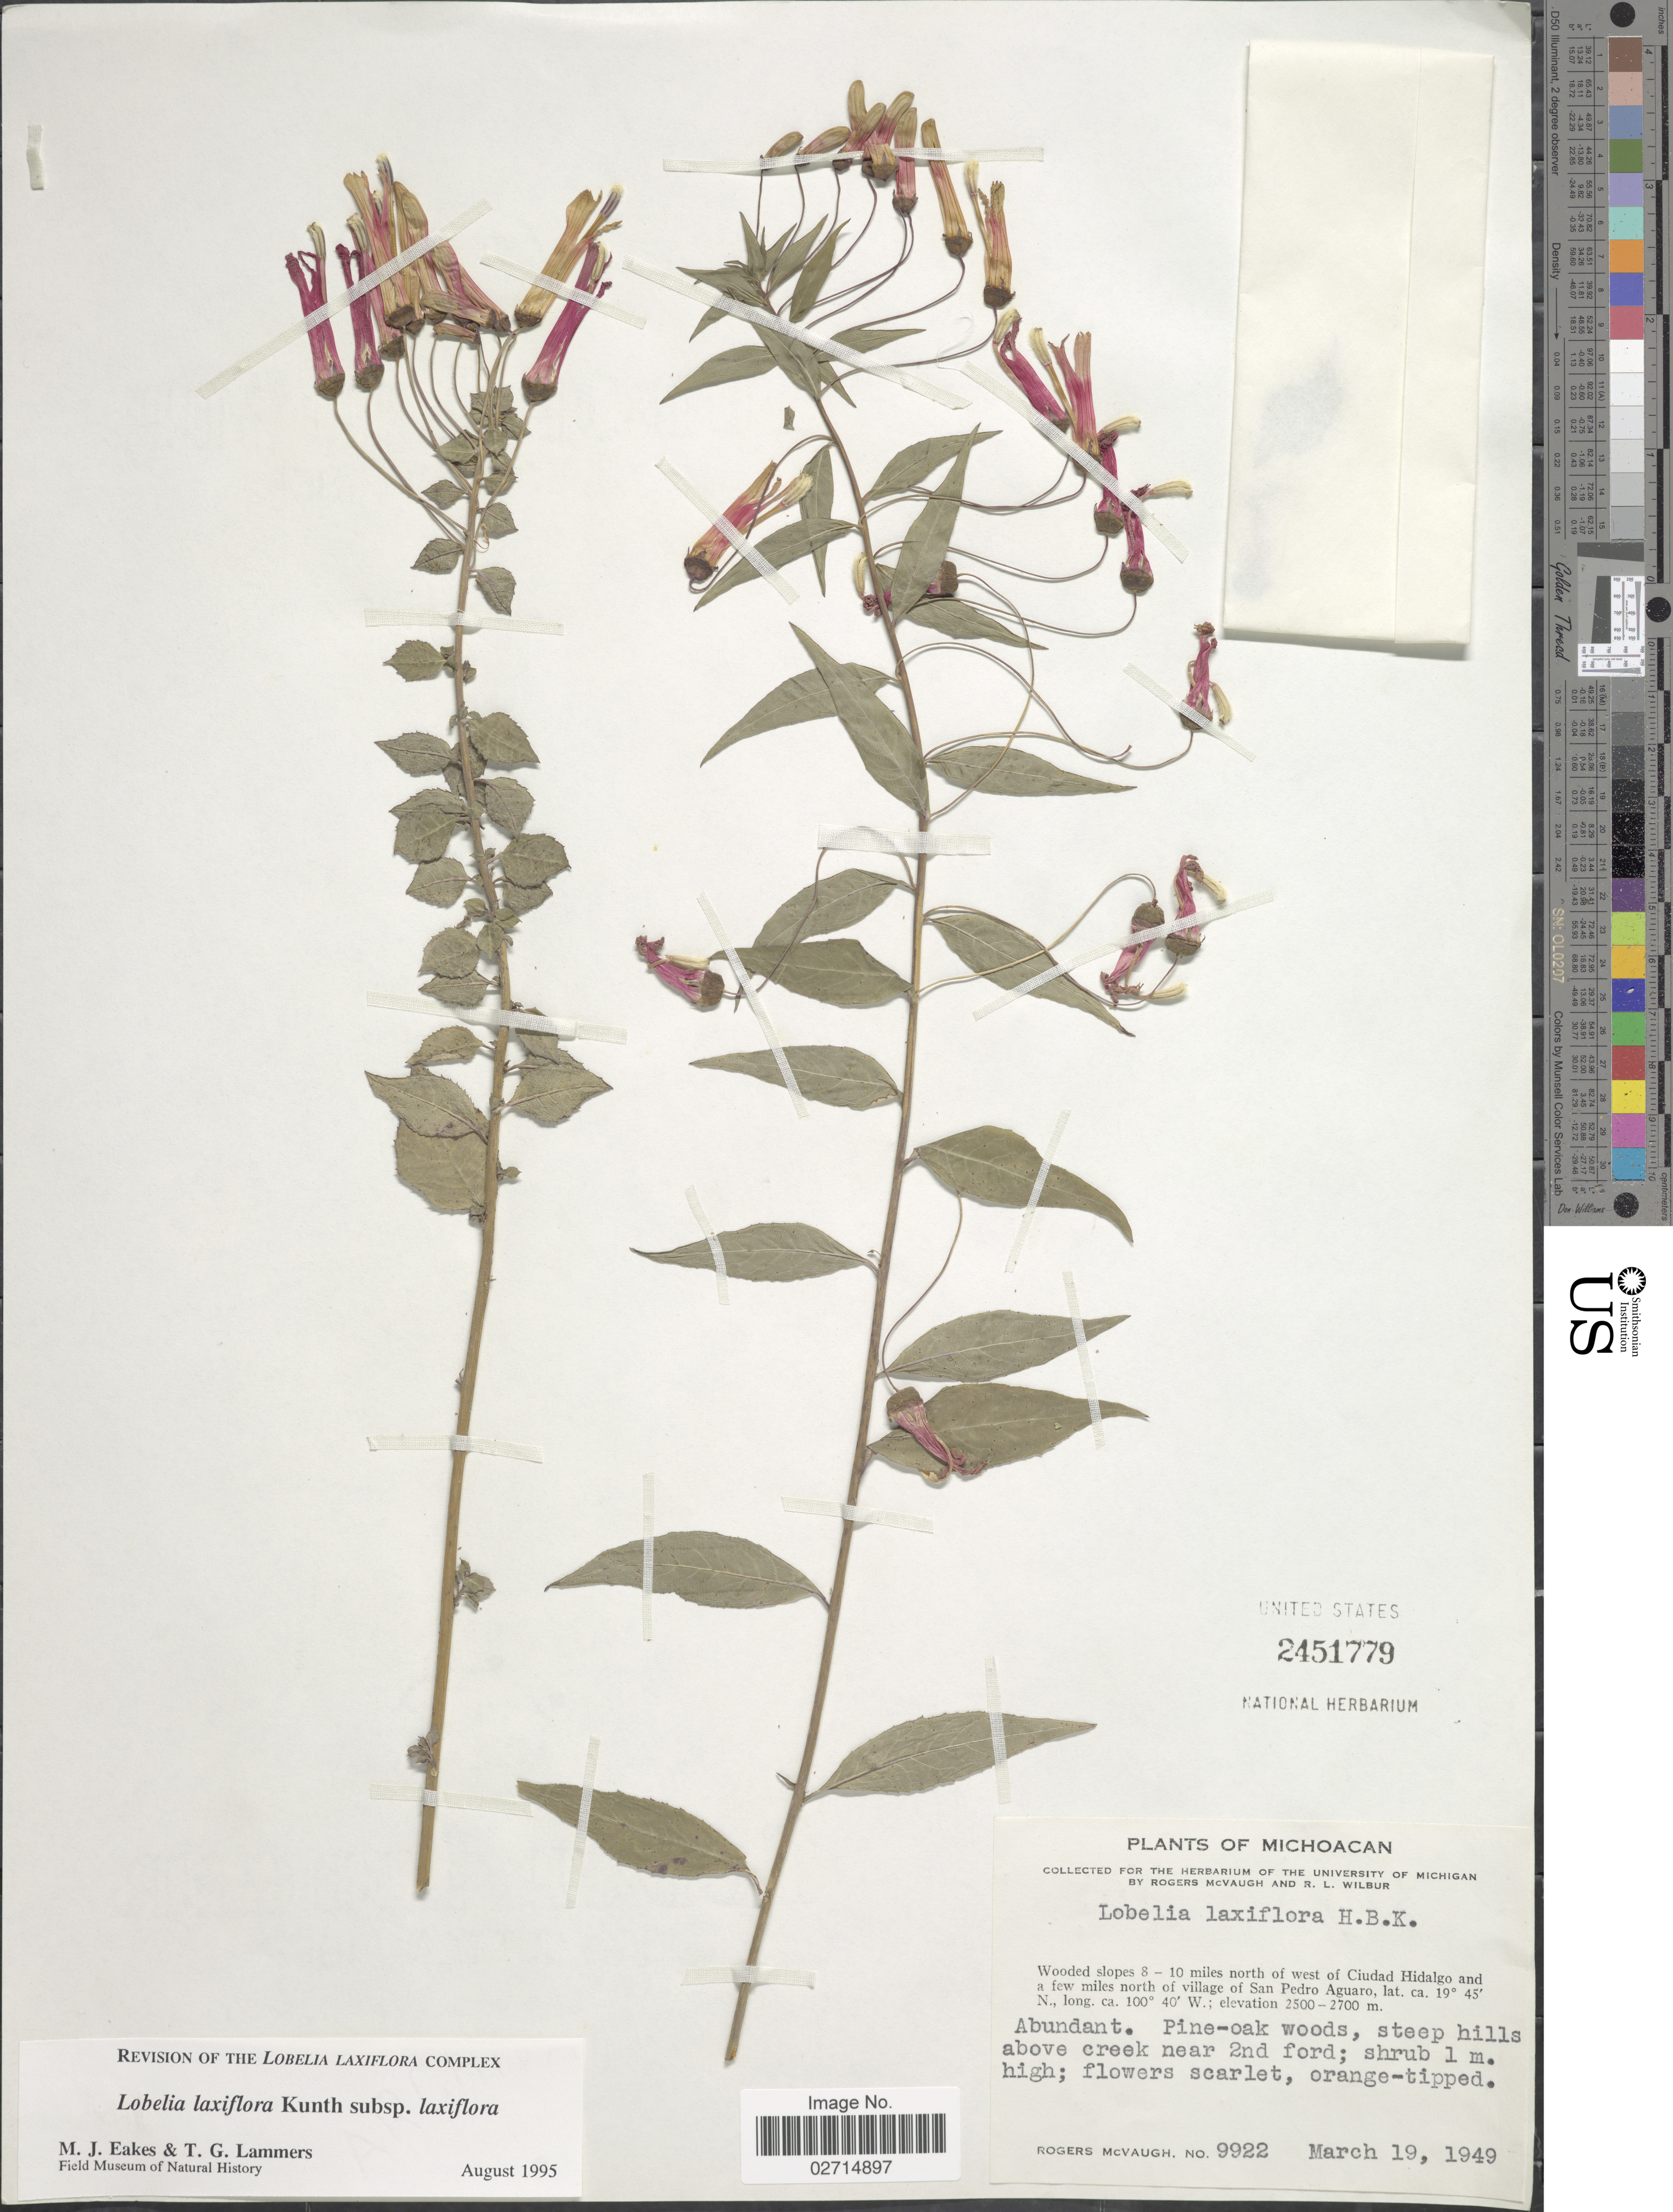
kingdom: Plantae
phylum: Tracheophyta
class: Magnoliopsida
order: Asterales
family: Campanulaceae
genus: Lobelia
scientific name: Lobelia laxiflora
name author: Kunth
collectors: R. McVaugh & R. L. Wilbur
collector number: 9922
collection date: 1949-03-19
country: Mexico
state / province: Michoacán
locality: Wooded slopes 8-10 miles north of west of Ciudad Hidalgo and a few miles north of village of San Pedro Aguaro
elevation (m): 2500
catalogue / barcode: US 2451779